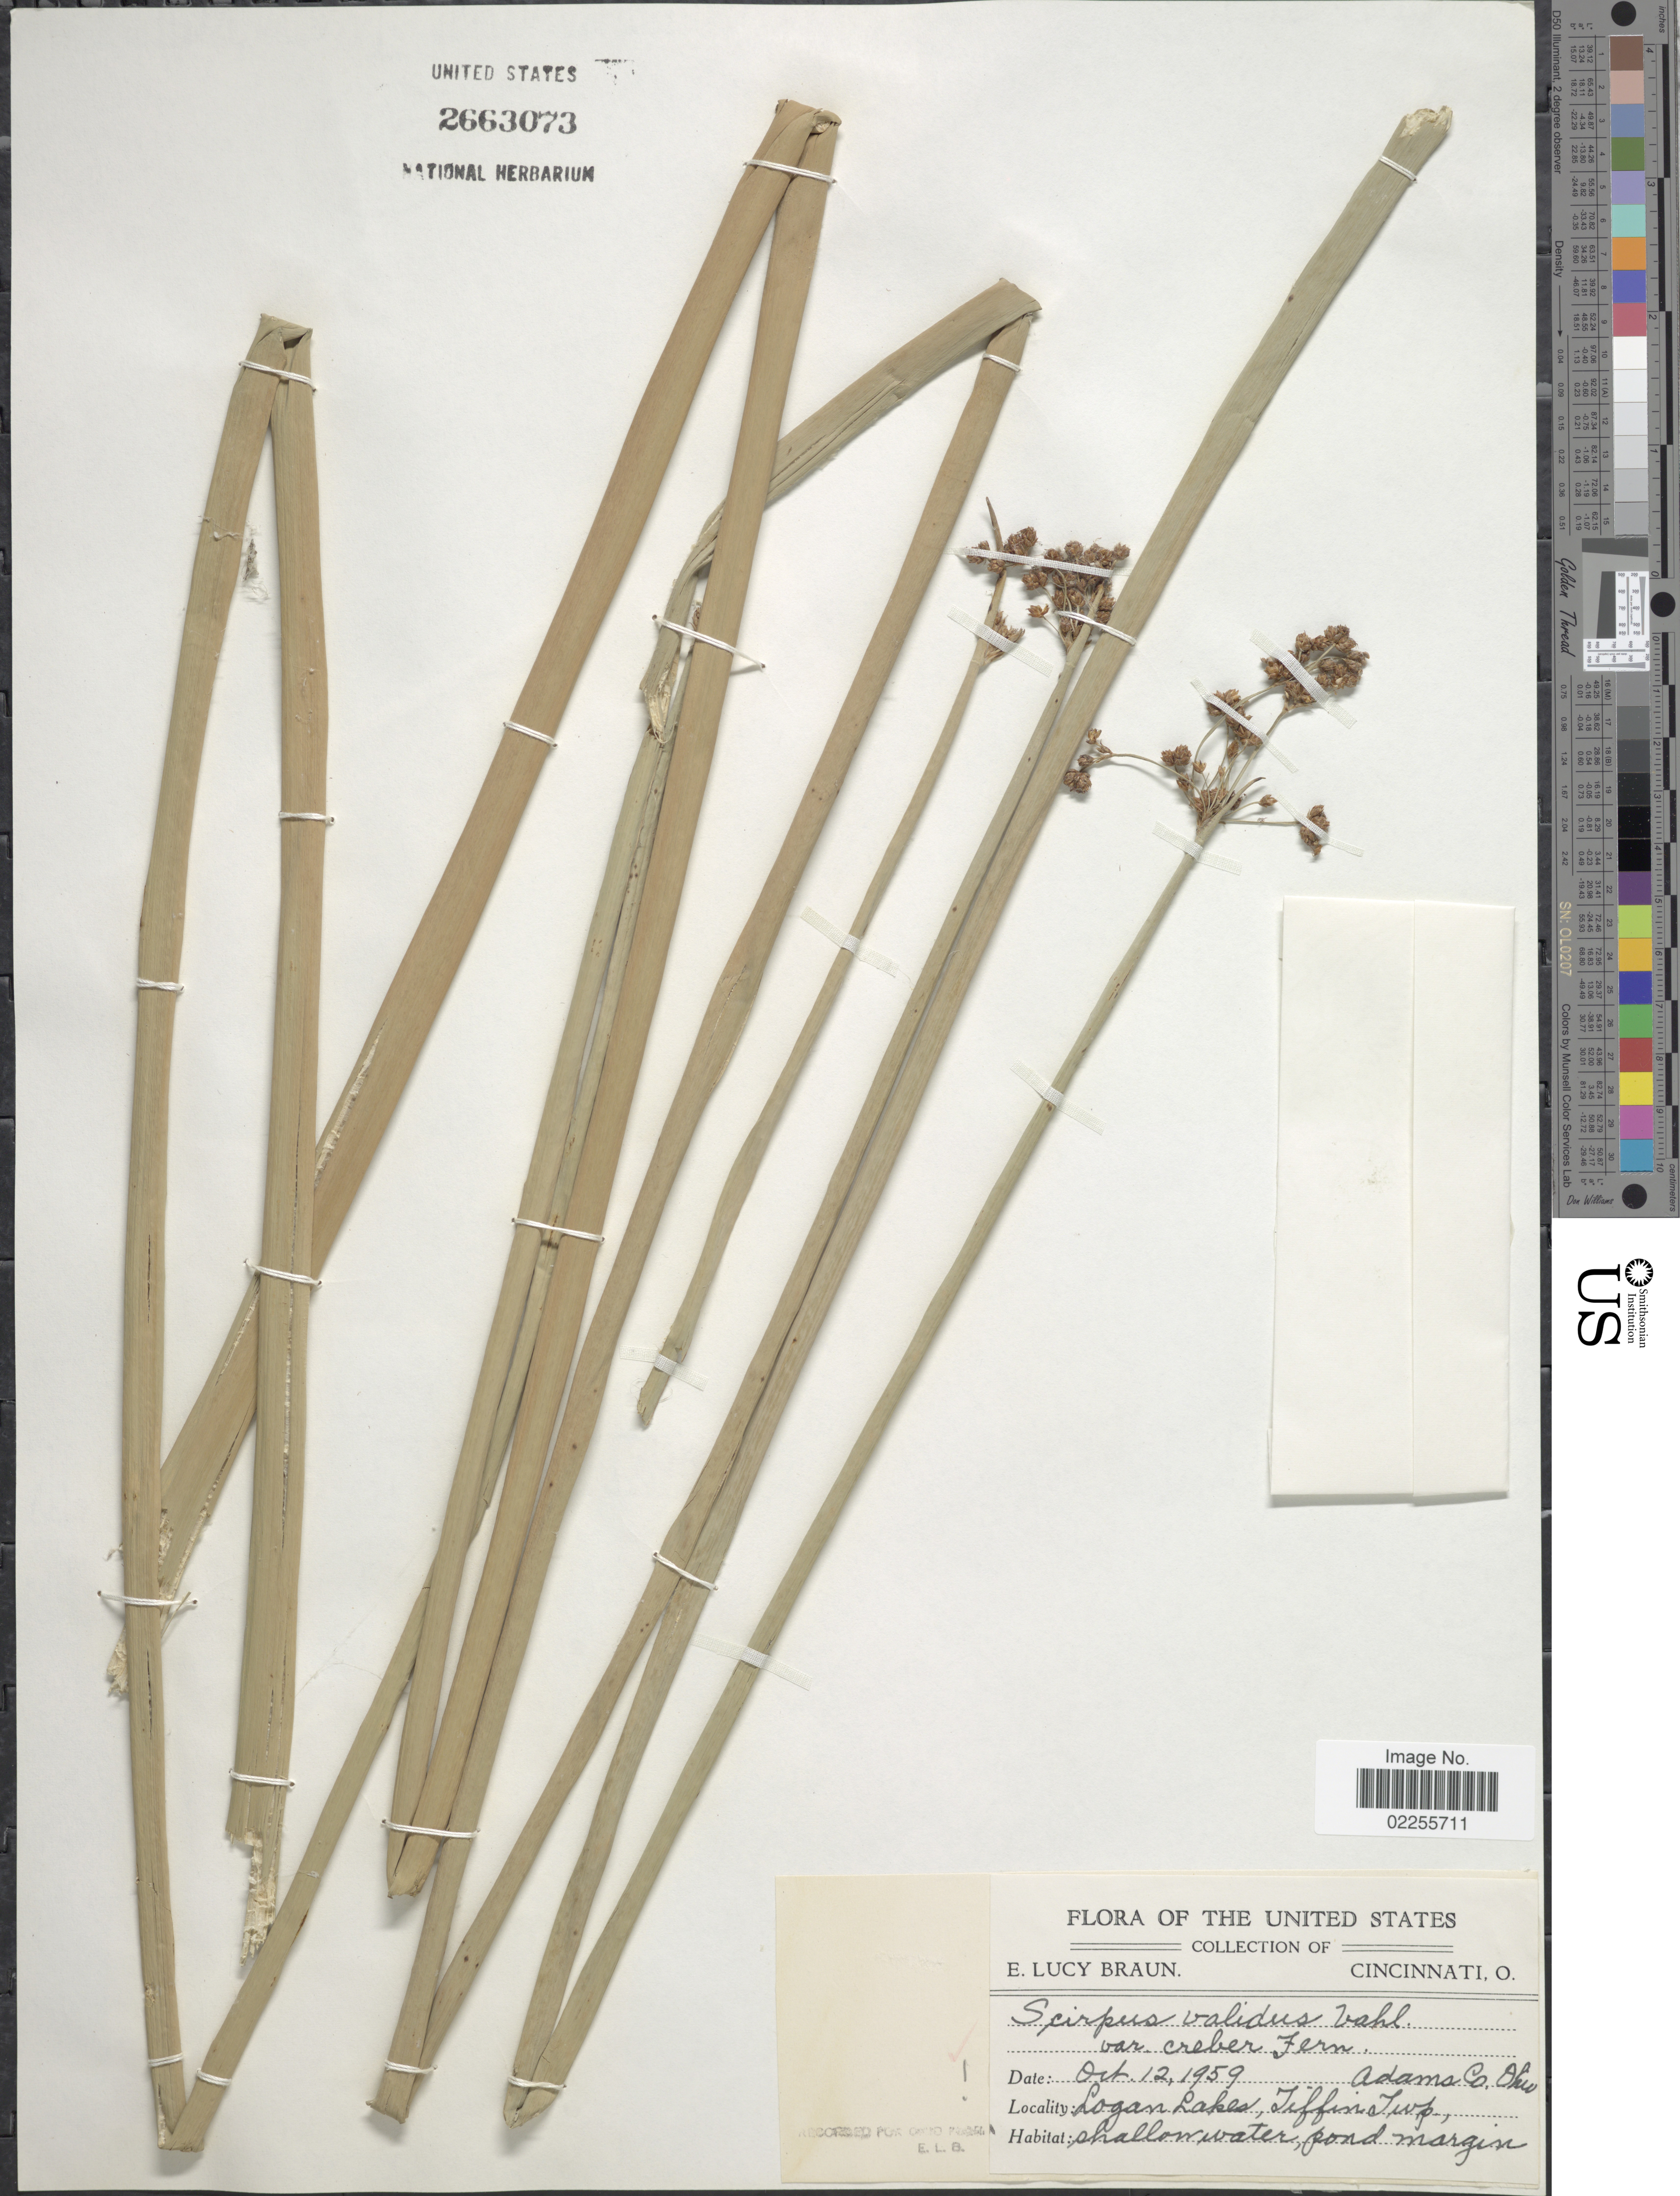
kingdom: Plantae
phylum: Tracheophyta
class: Liliopsida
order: Poales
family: Cyperaceae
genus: Schoenoplectus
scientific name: Schoenoplectus tabernaemontani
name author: (C.C. Gmel.) Palla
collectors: E. L. Braun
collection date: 1959-10-12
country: United States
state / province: Ohio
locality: Adams Co., Logan Lakes, Tiffin Twp, shallow water, pond margin.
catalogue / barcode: US 2663073